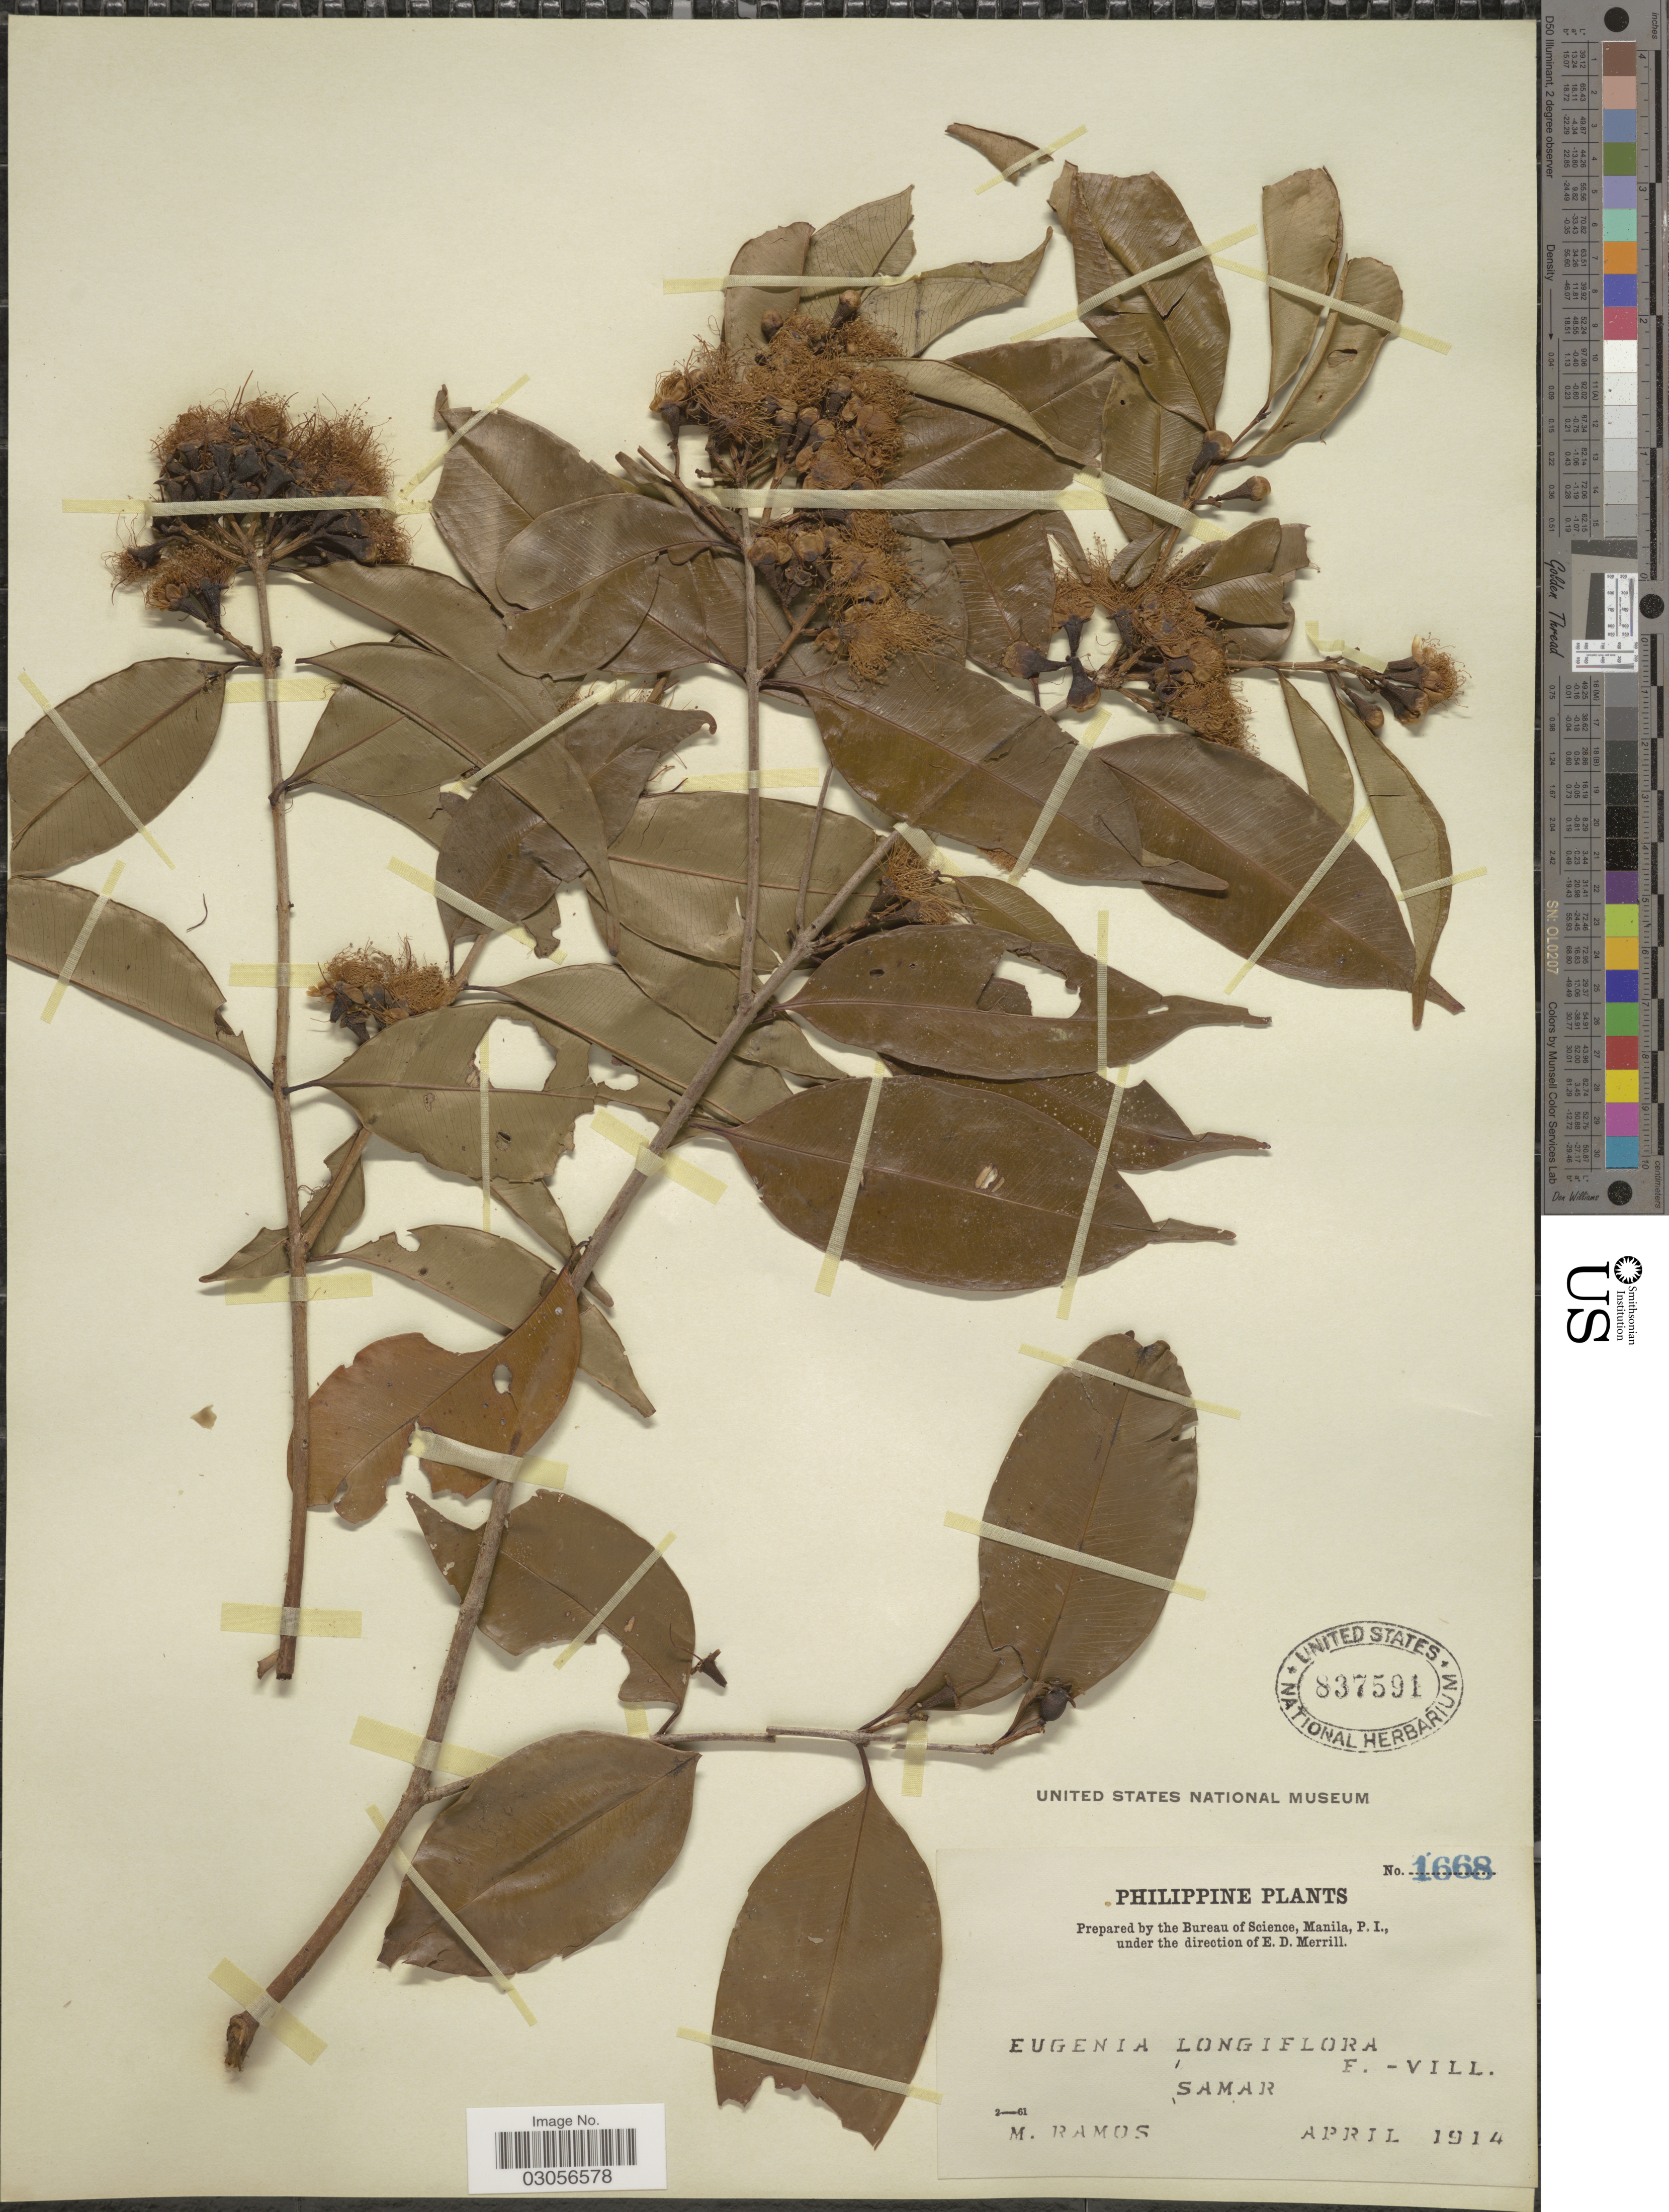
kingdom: Plantae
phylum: Tracheophyta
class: Magnoliopsida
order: Myrtales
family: Myrtaceae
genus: Syzygium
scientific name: Syzygium cerasiforme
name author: (Blume) Merr. & L.M. Perry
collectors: M. Ramos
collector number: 1668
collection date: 1914-04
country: Philippines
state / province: Eastern Visayas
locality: Samar.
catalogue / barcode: US 837591